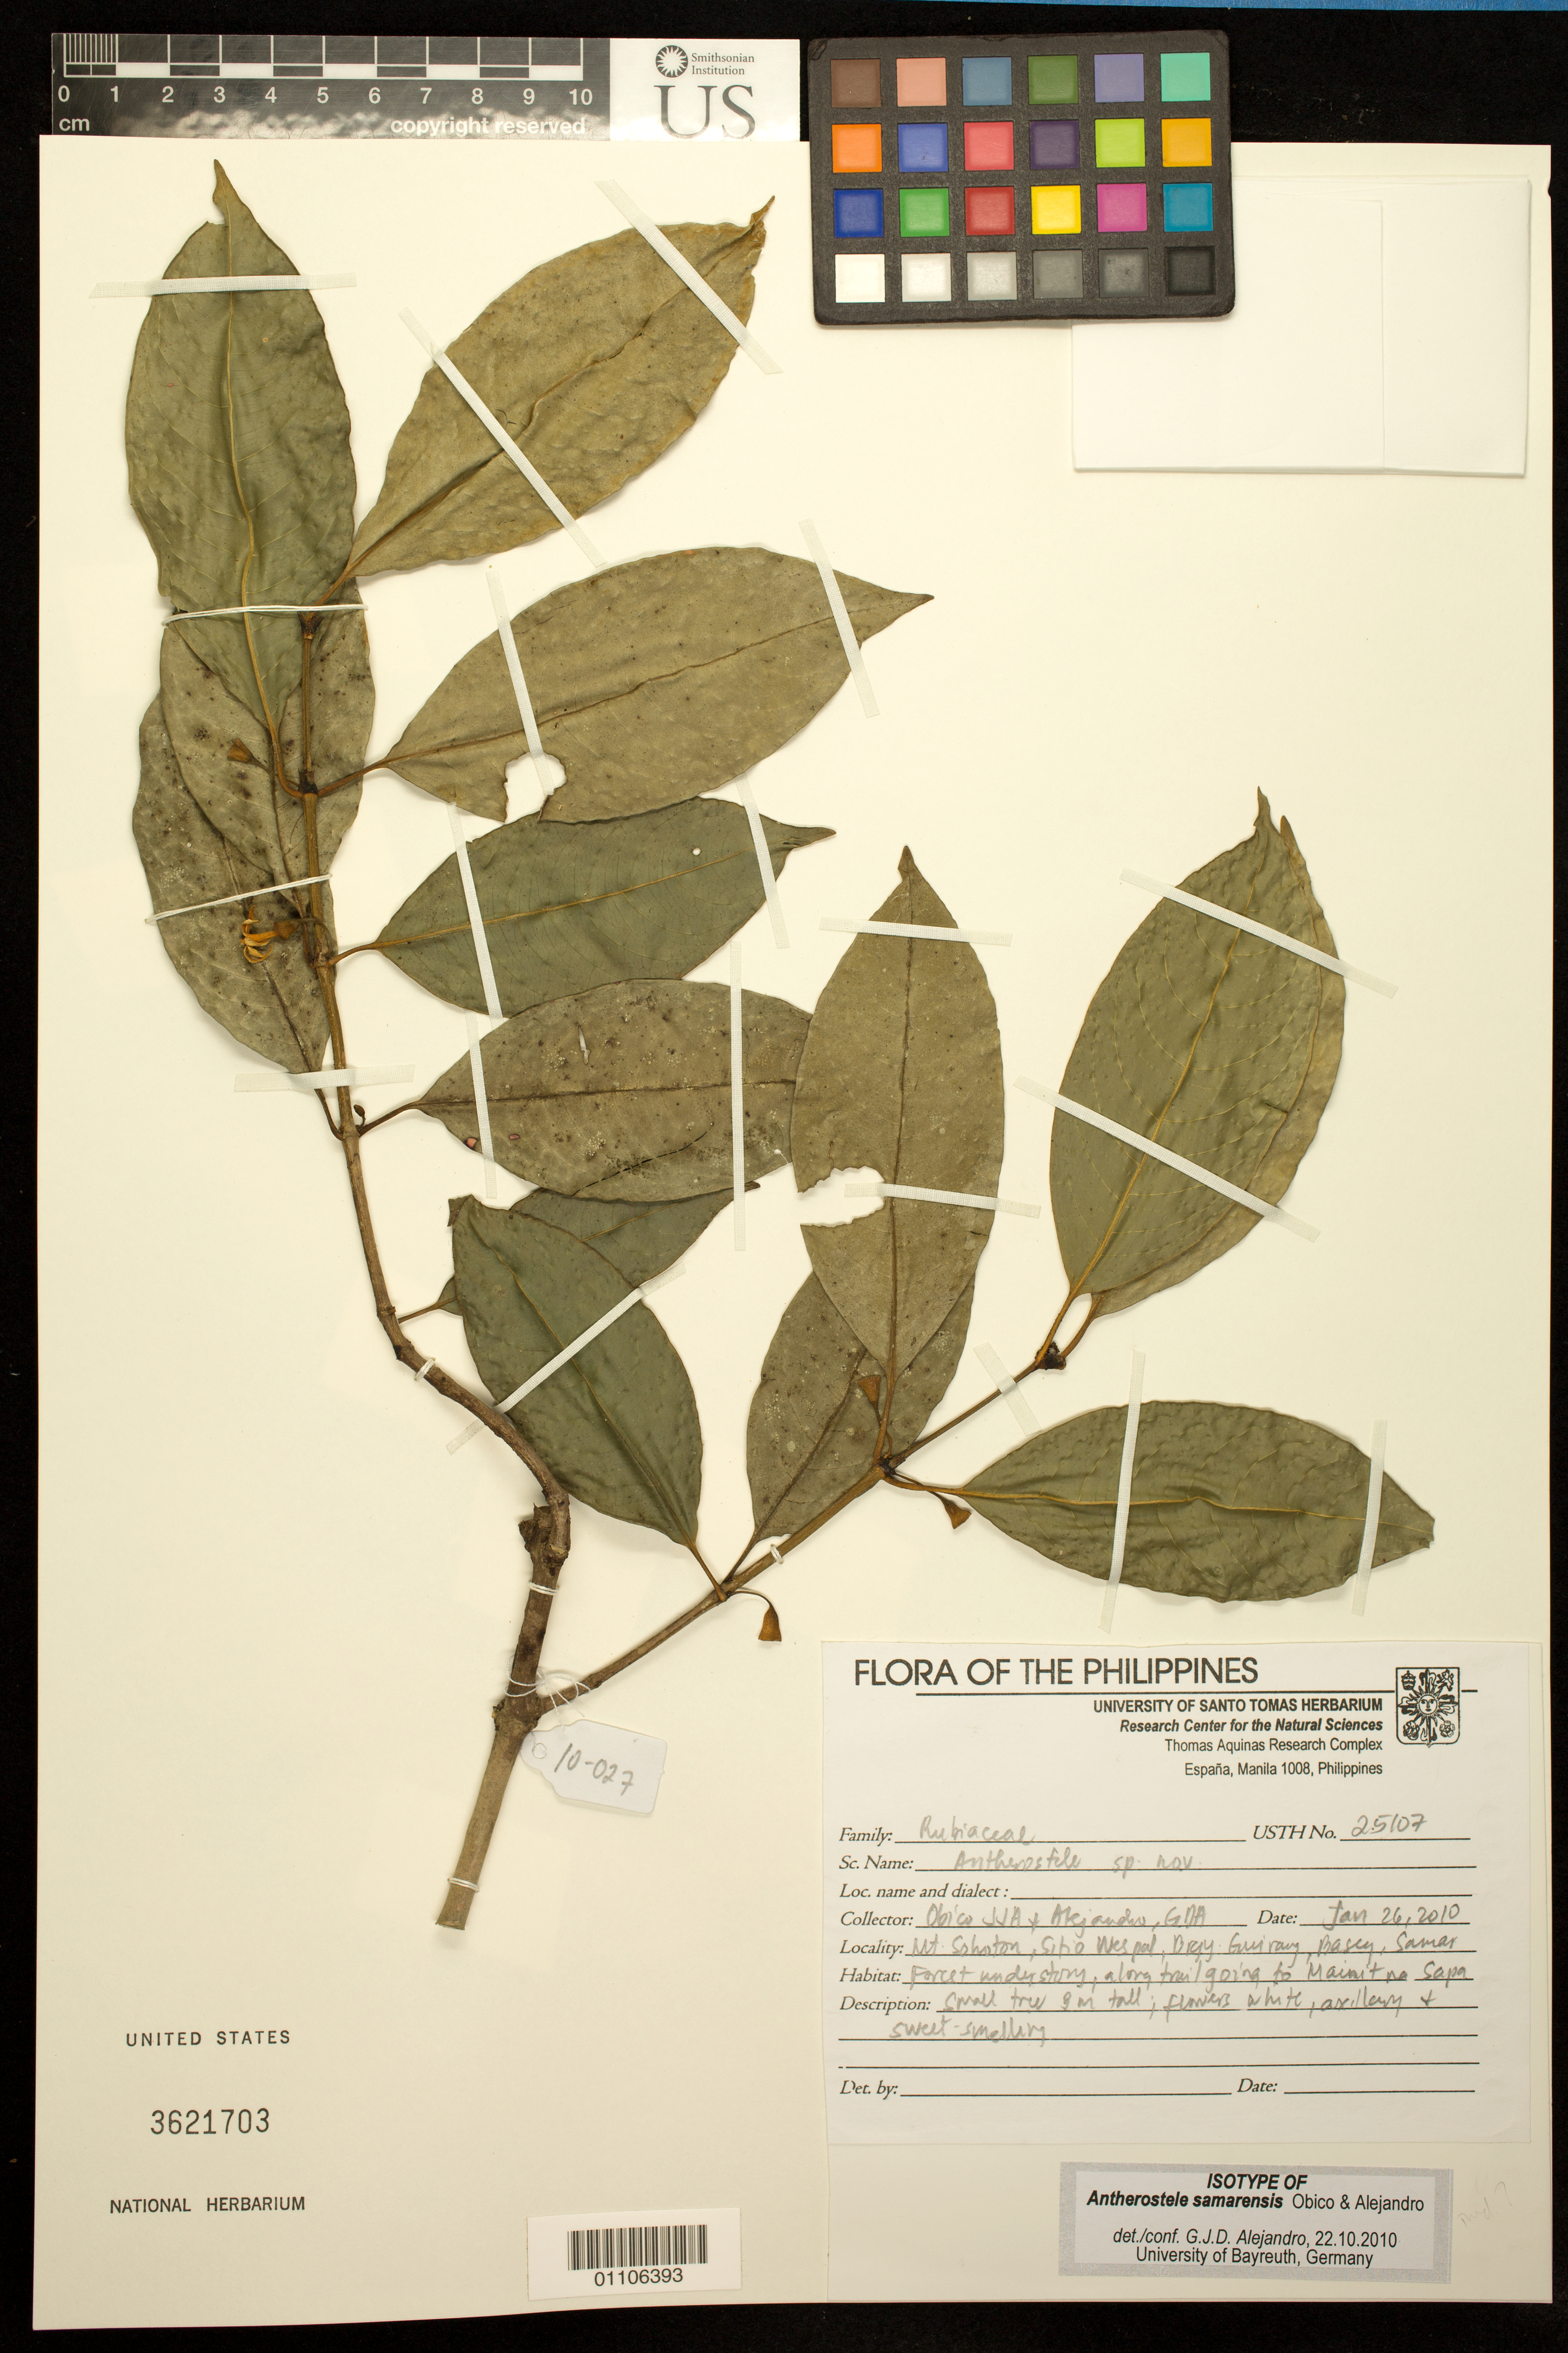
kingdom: Plantae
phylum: Tracheophyta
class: Magnoliopsida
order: Gentianales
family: Rubiaceae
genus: Antherostele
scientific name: Antherostele samarensis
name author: Obico & Alejandro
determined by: Alejandro, G. J. D., University of Bayreuth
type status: Isotype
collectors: J. J. A. Obico & G. J. D. Alejandro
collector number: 25107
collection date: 2010-01-26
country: Philippines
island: Samar I.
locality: Mt. Sohoton, sitio Wespal, Brgy. Guirang, Basey, Samar; along trail going to Mainit na Sapa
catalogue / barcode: US 3621703